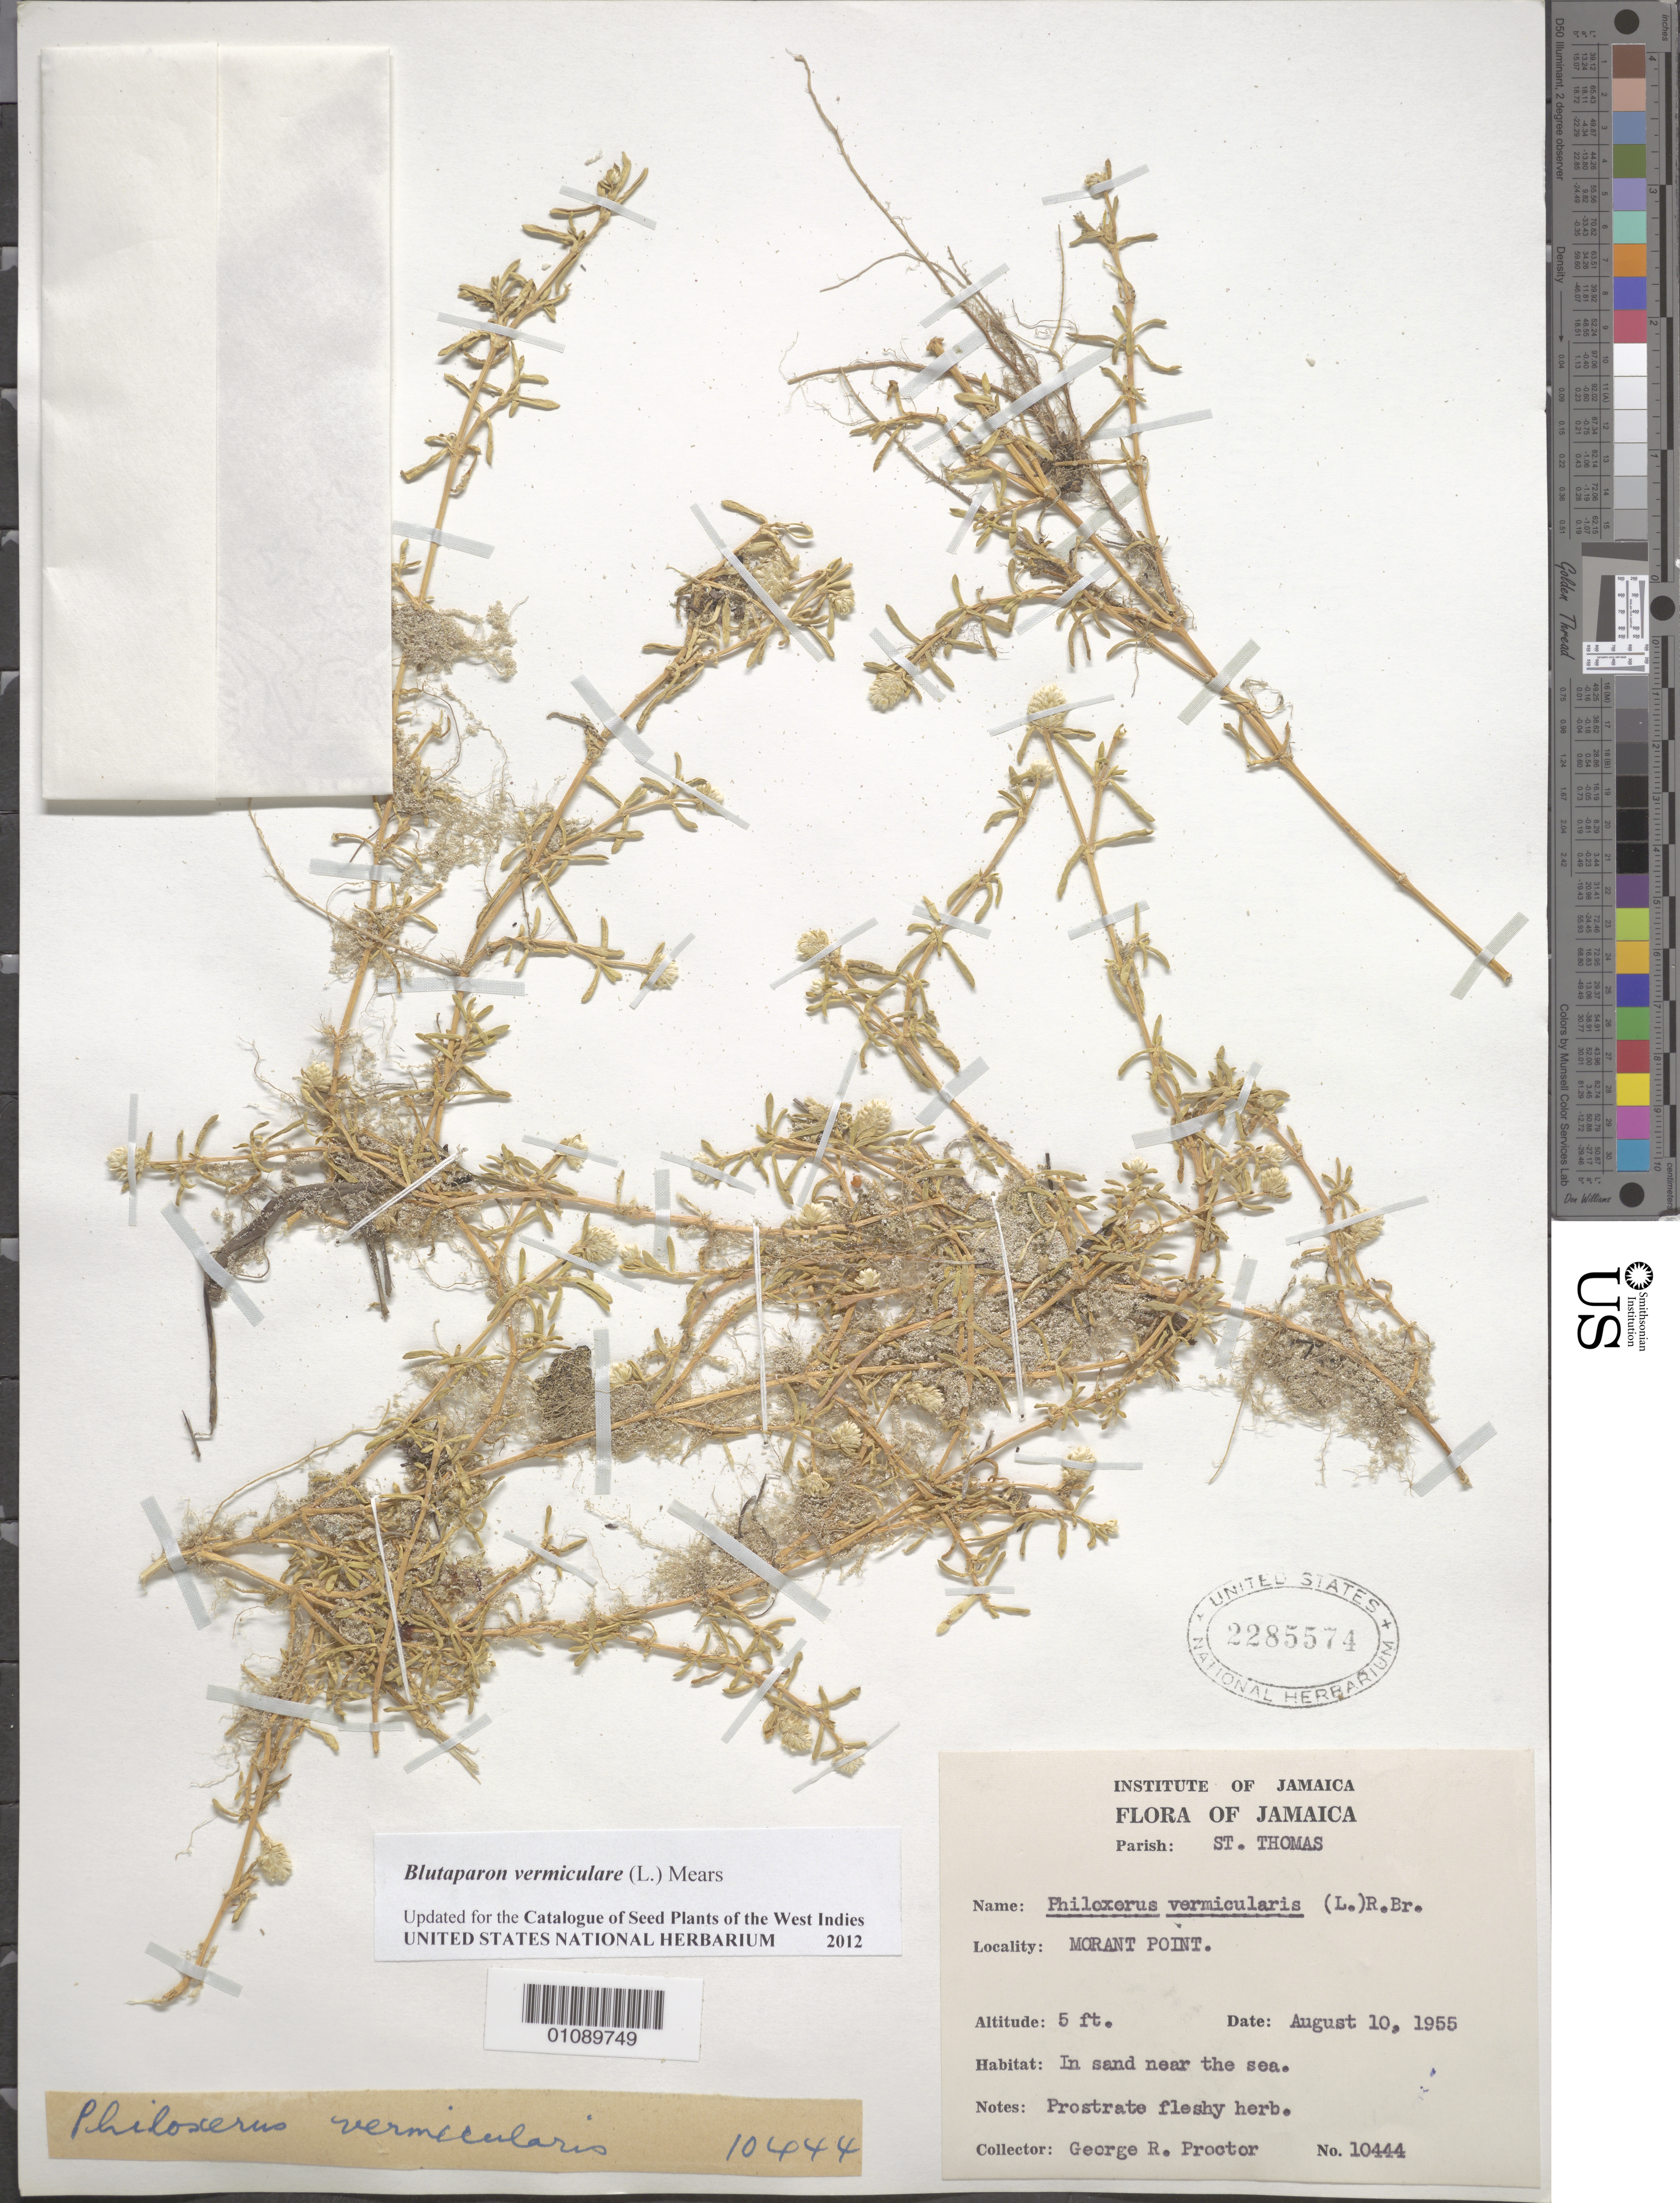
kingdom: Plantae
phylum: Tracheophyta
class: Magnoliopsida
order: Caryophyllales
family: Amaranthaceae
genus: Gomphrena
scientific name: Gomphrena vermicularis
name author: L.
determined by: Strong, Mark T., (BOT), Smithsonian Institution - National Museum of Natural History (UNITED STATES)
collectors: G. R. Proctor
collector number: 10444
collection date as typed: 10 Aug 1955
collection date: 1955-08-10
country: Jamaica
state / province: Saint Thomas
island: Jamaica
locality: Morant Point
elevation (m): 2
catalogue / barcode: US 2285574